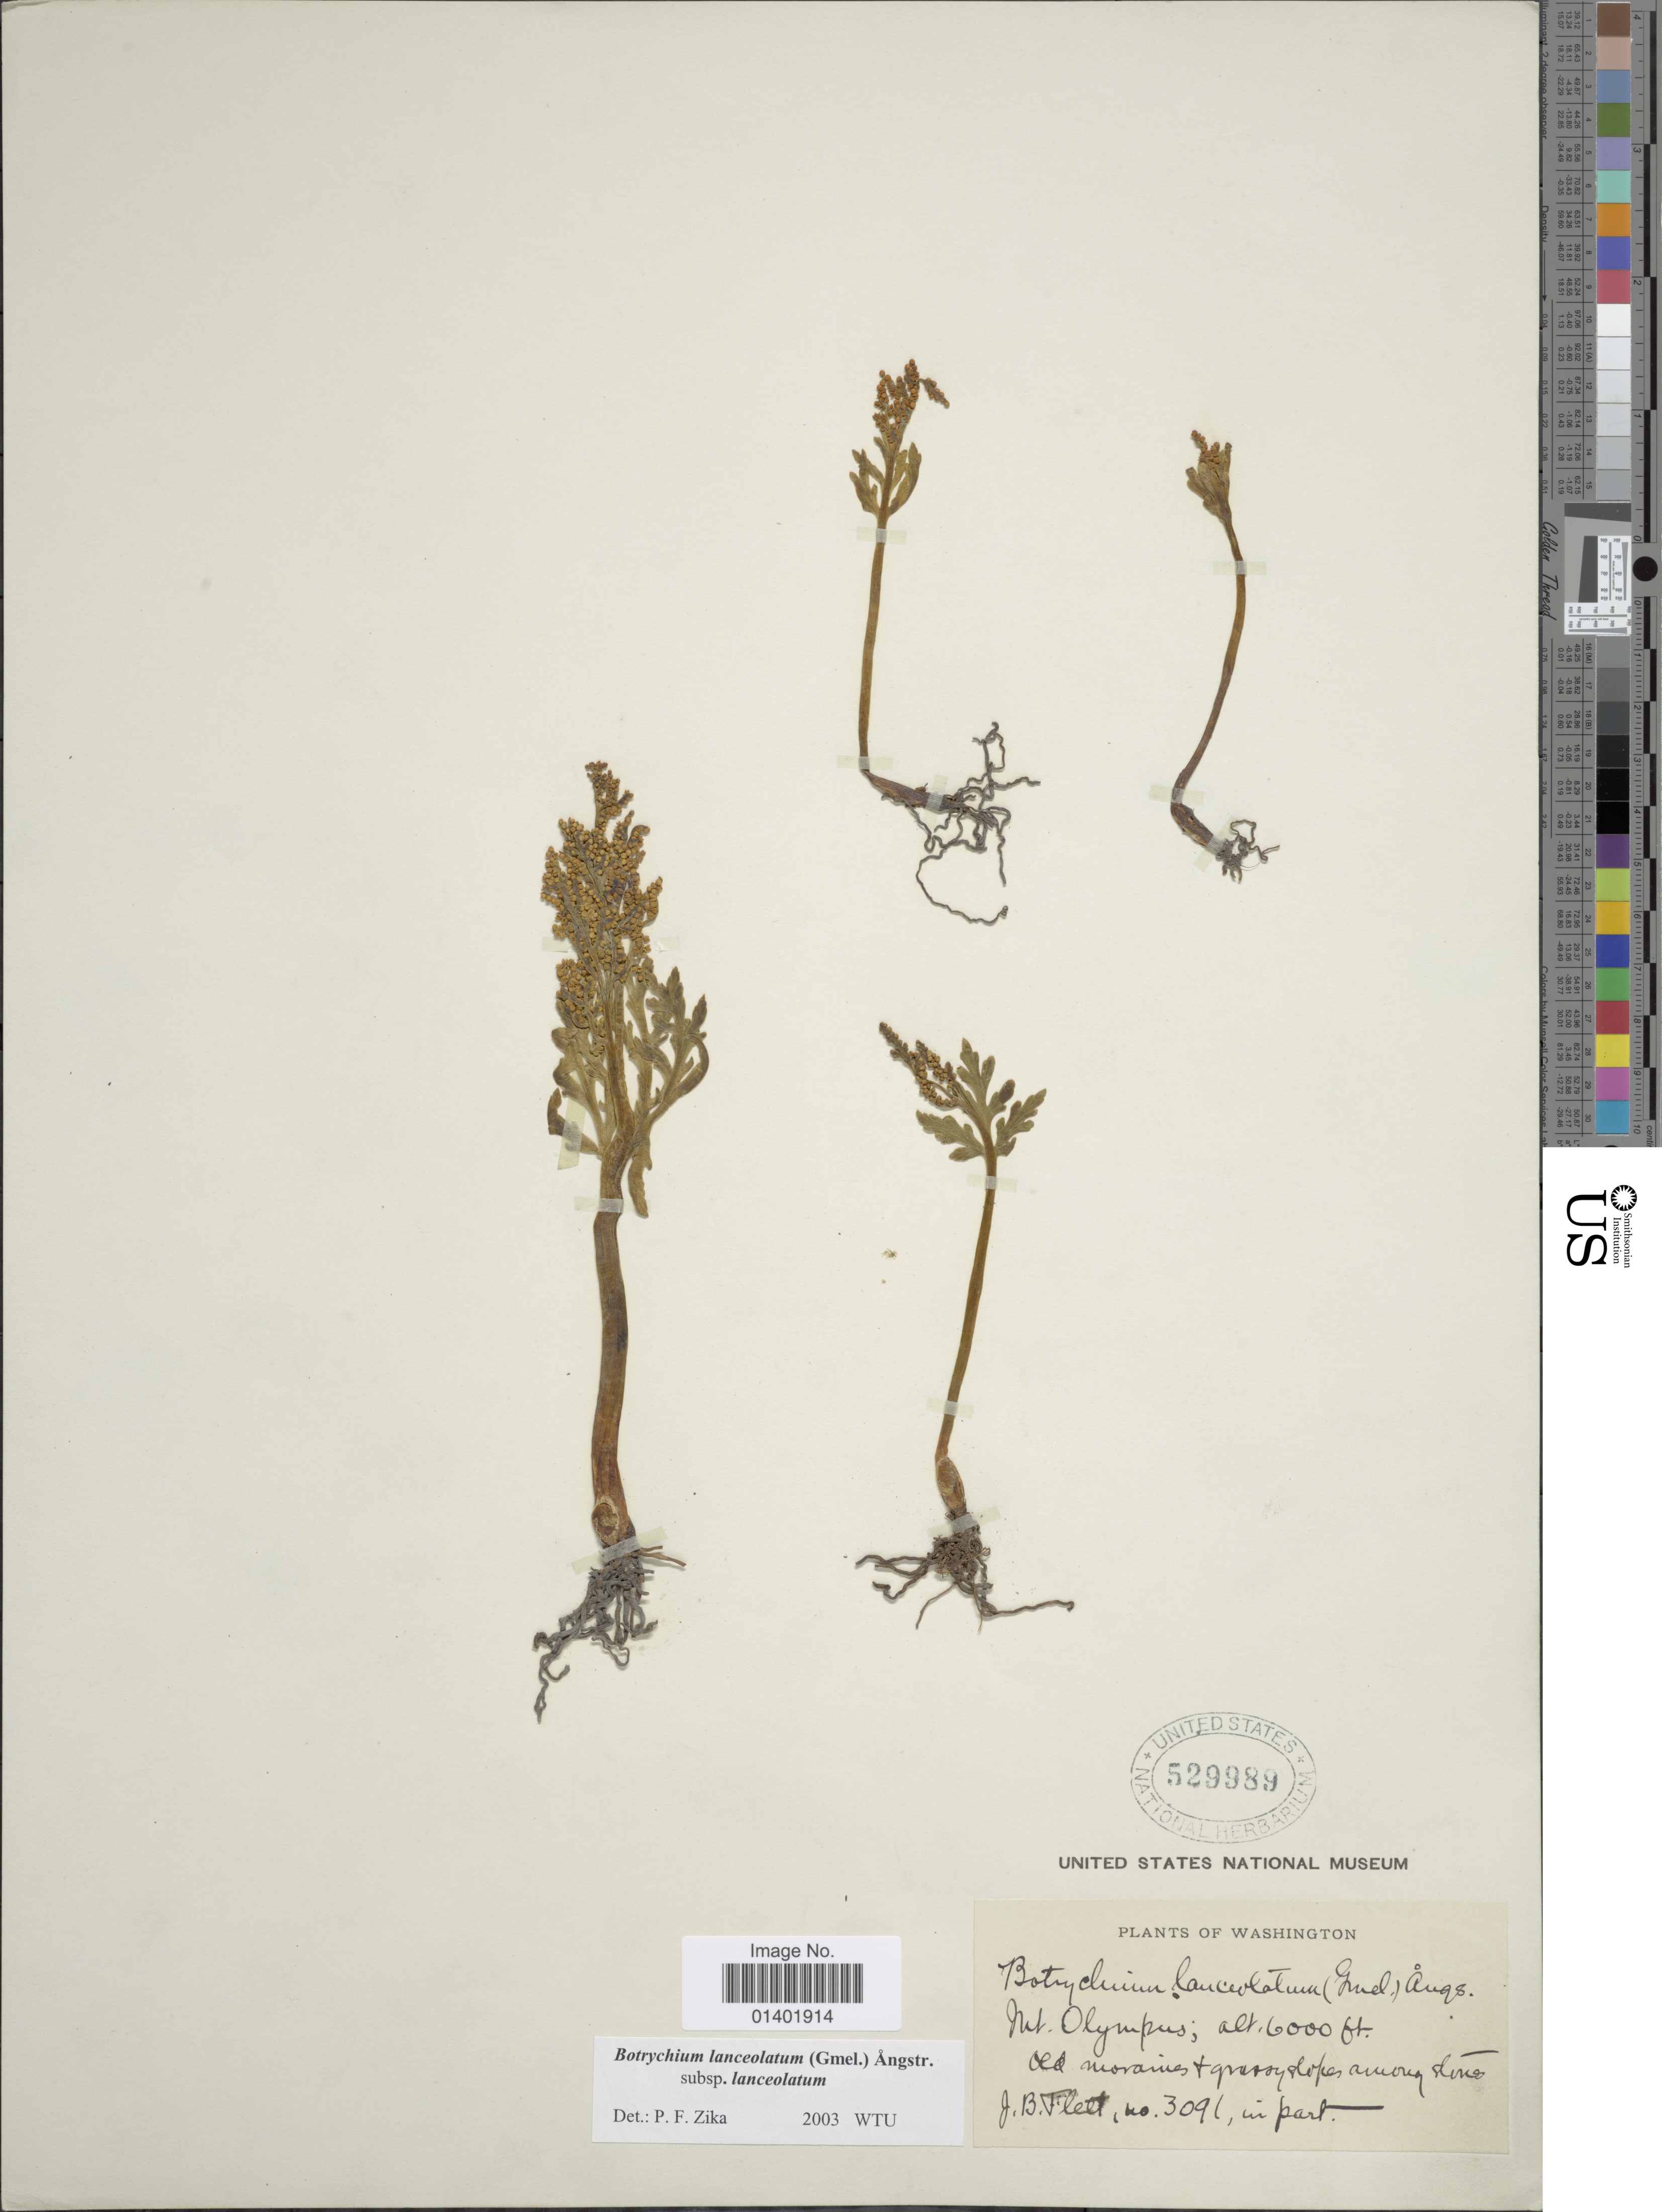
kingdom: Plantae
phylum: Tracheophyta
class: Polypodiopsida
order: Ophioglossales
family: Ophioglossaceae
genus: Botrychium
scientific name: Botrychium lanceolatum subsp. lanceolatum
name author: (S.G. Gmel.) Ångstr.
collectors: J. Flett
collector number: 3091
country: United States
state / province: Washington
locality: Mt. Olympus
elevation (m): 1829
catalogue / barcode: US 529989